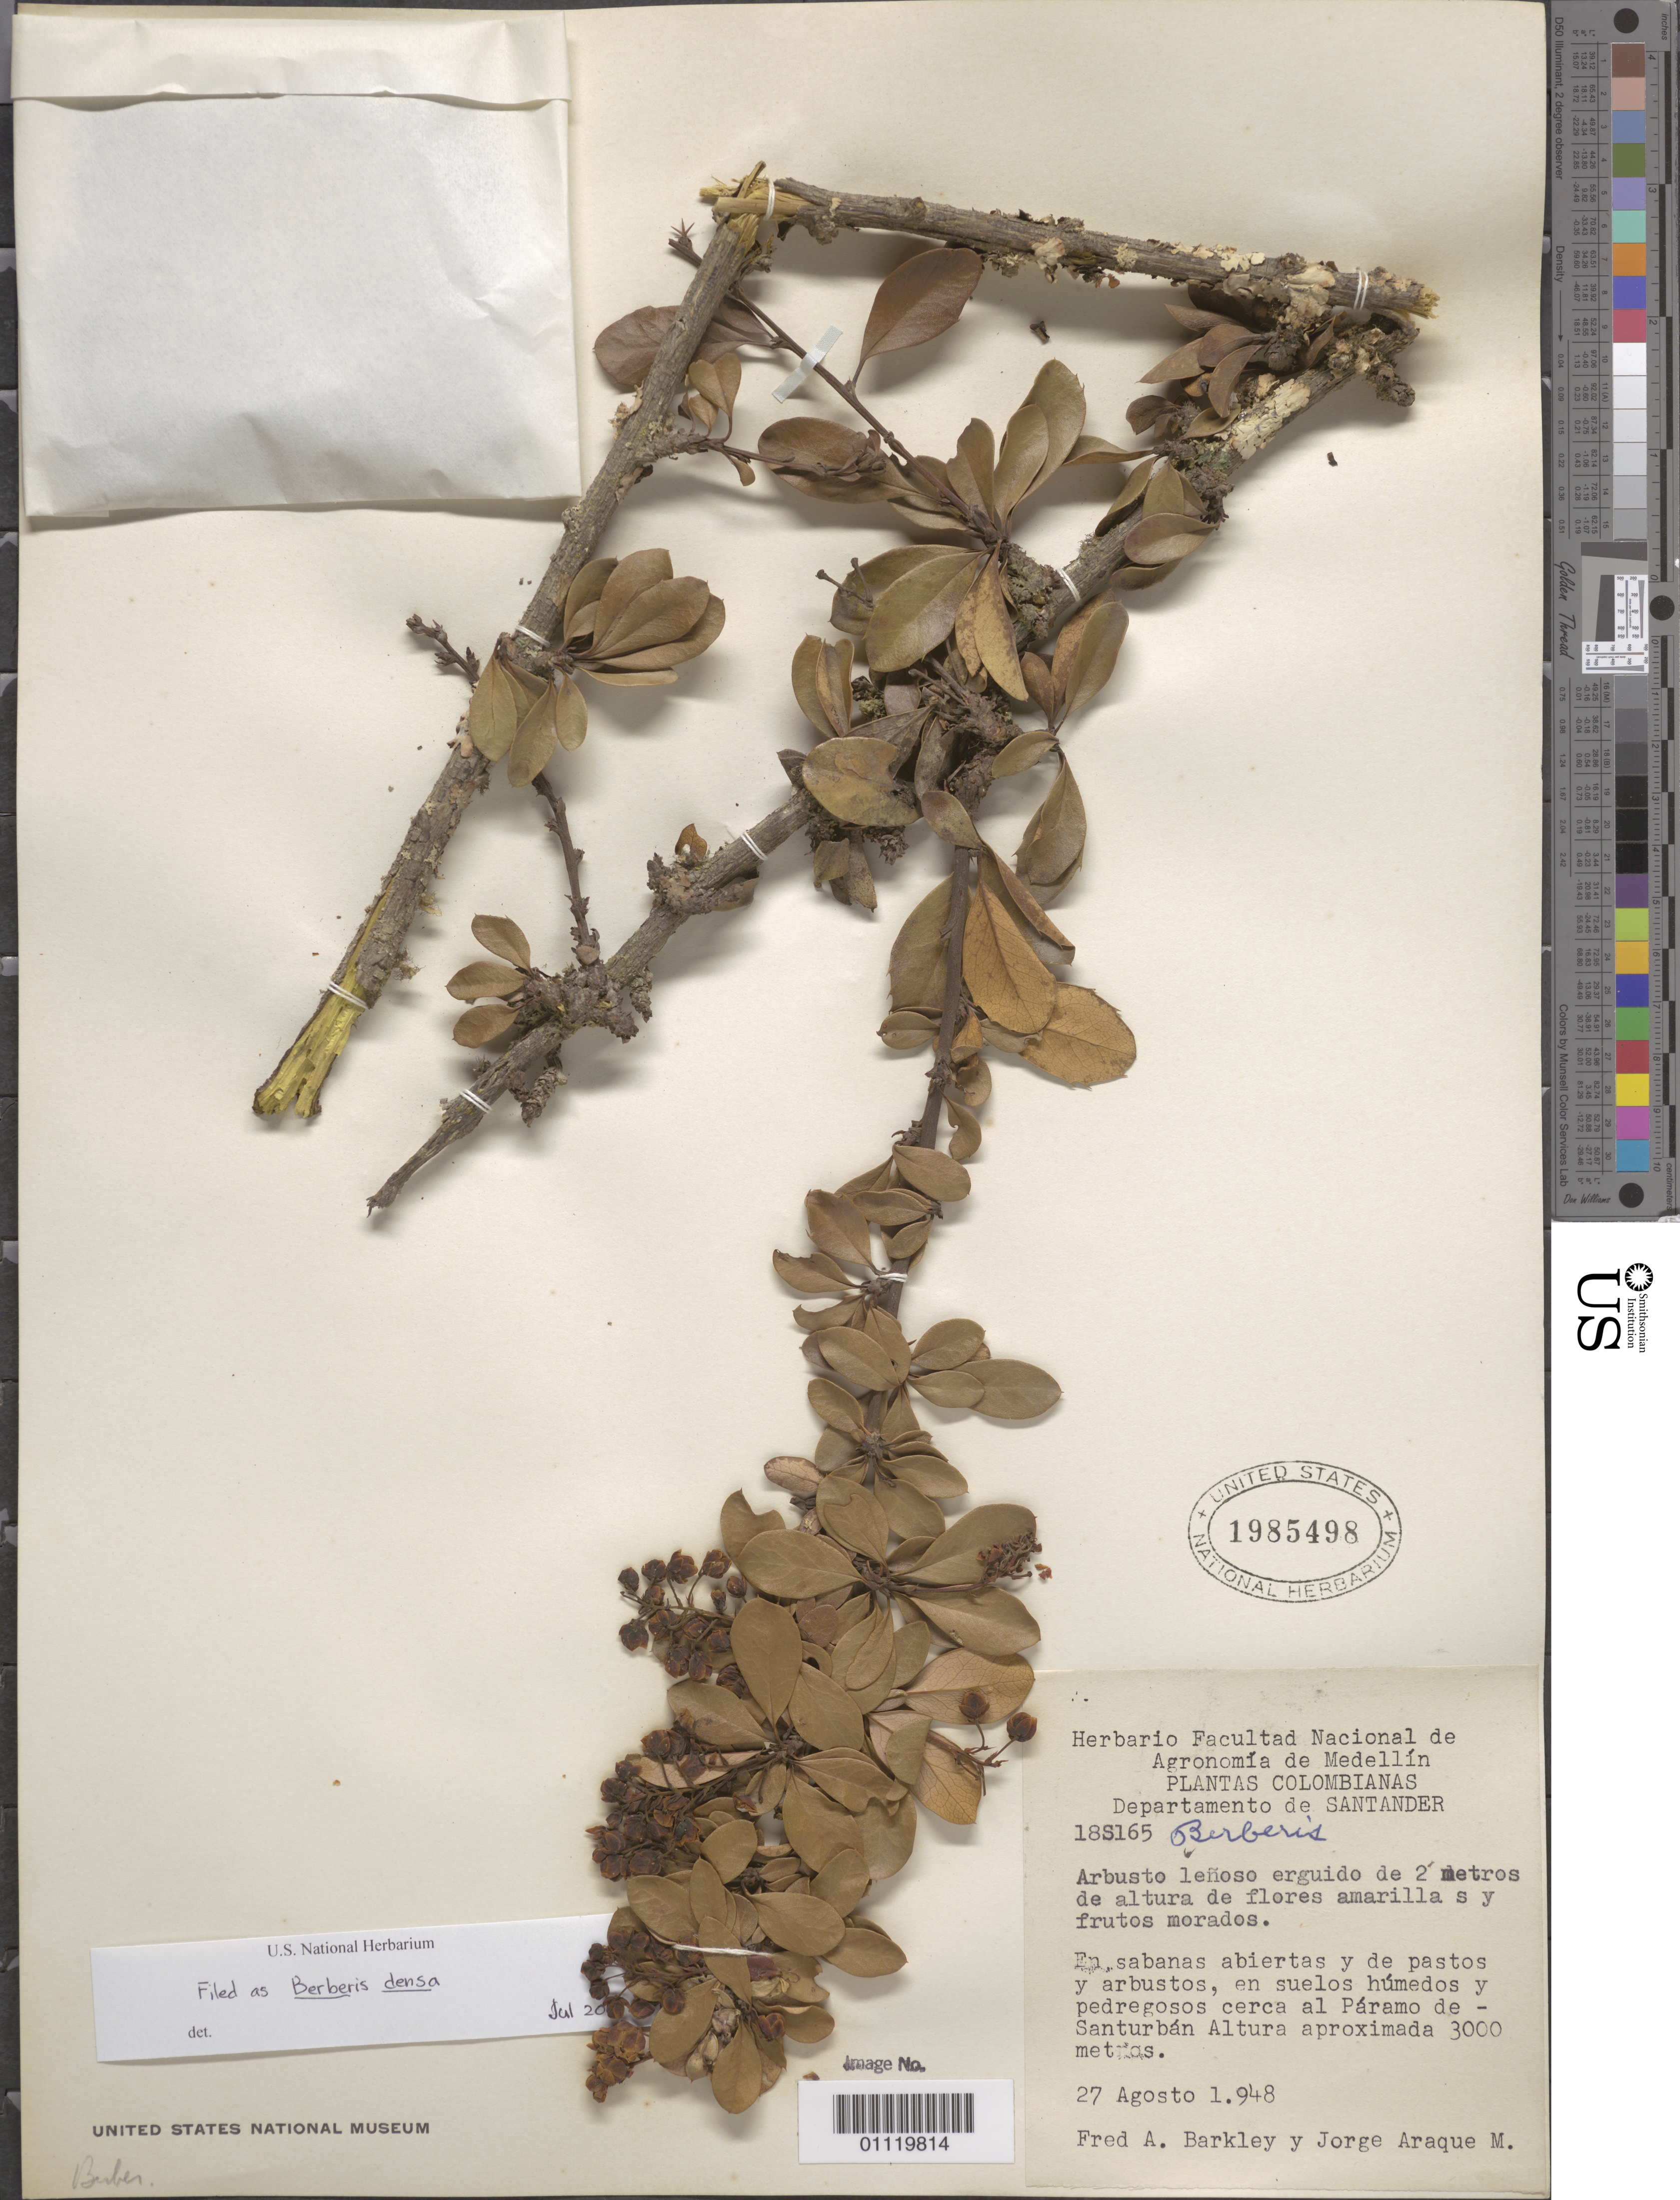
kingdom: Plantae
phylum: Tracheophyta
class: Magnoliopsida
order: Ranunculales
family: Berberidaceae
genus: Berberis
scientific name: Berberis densa Linden & Planch.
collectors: F. A. Barkley & J. Araque Molina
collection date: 1948-08-27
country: Colombia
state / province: Santander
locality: Paramo of Santurban, in savannahs clear of grass and shrubs, in humid soil and stony hedge.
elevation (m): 3000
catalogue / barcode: US 1985498